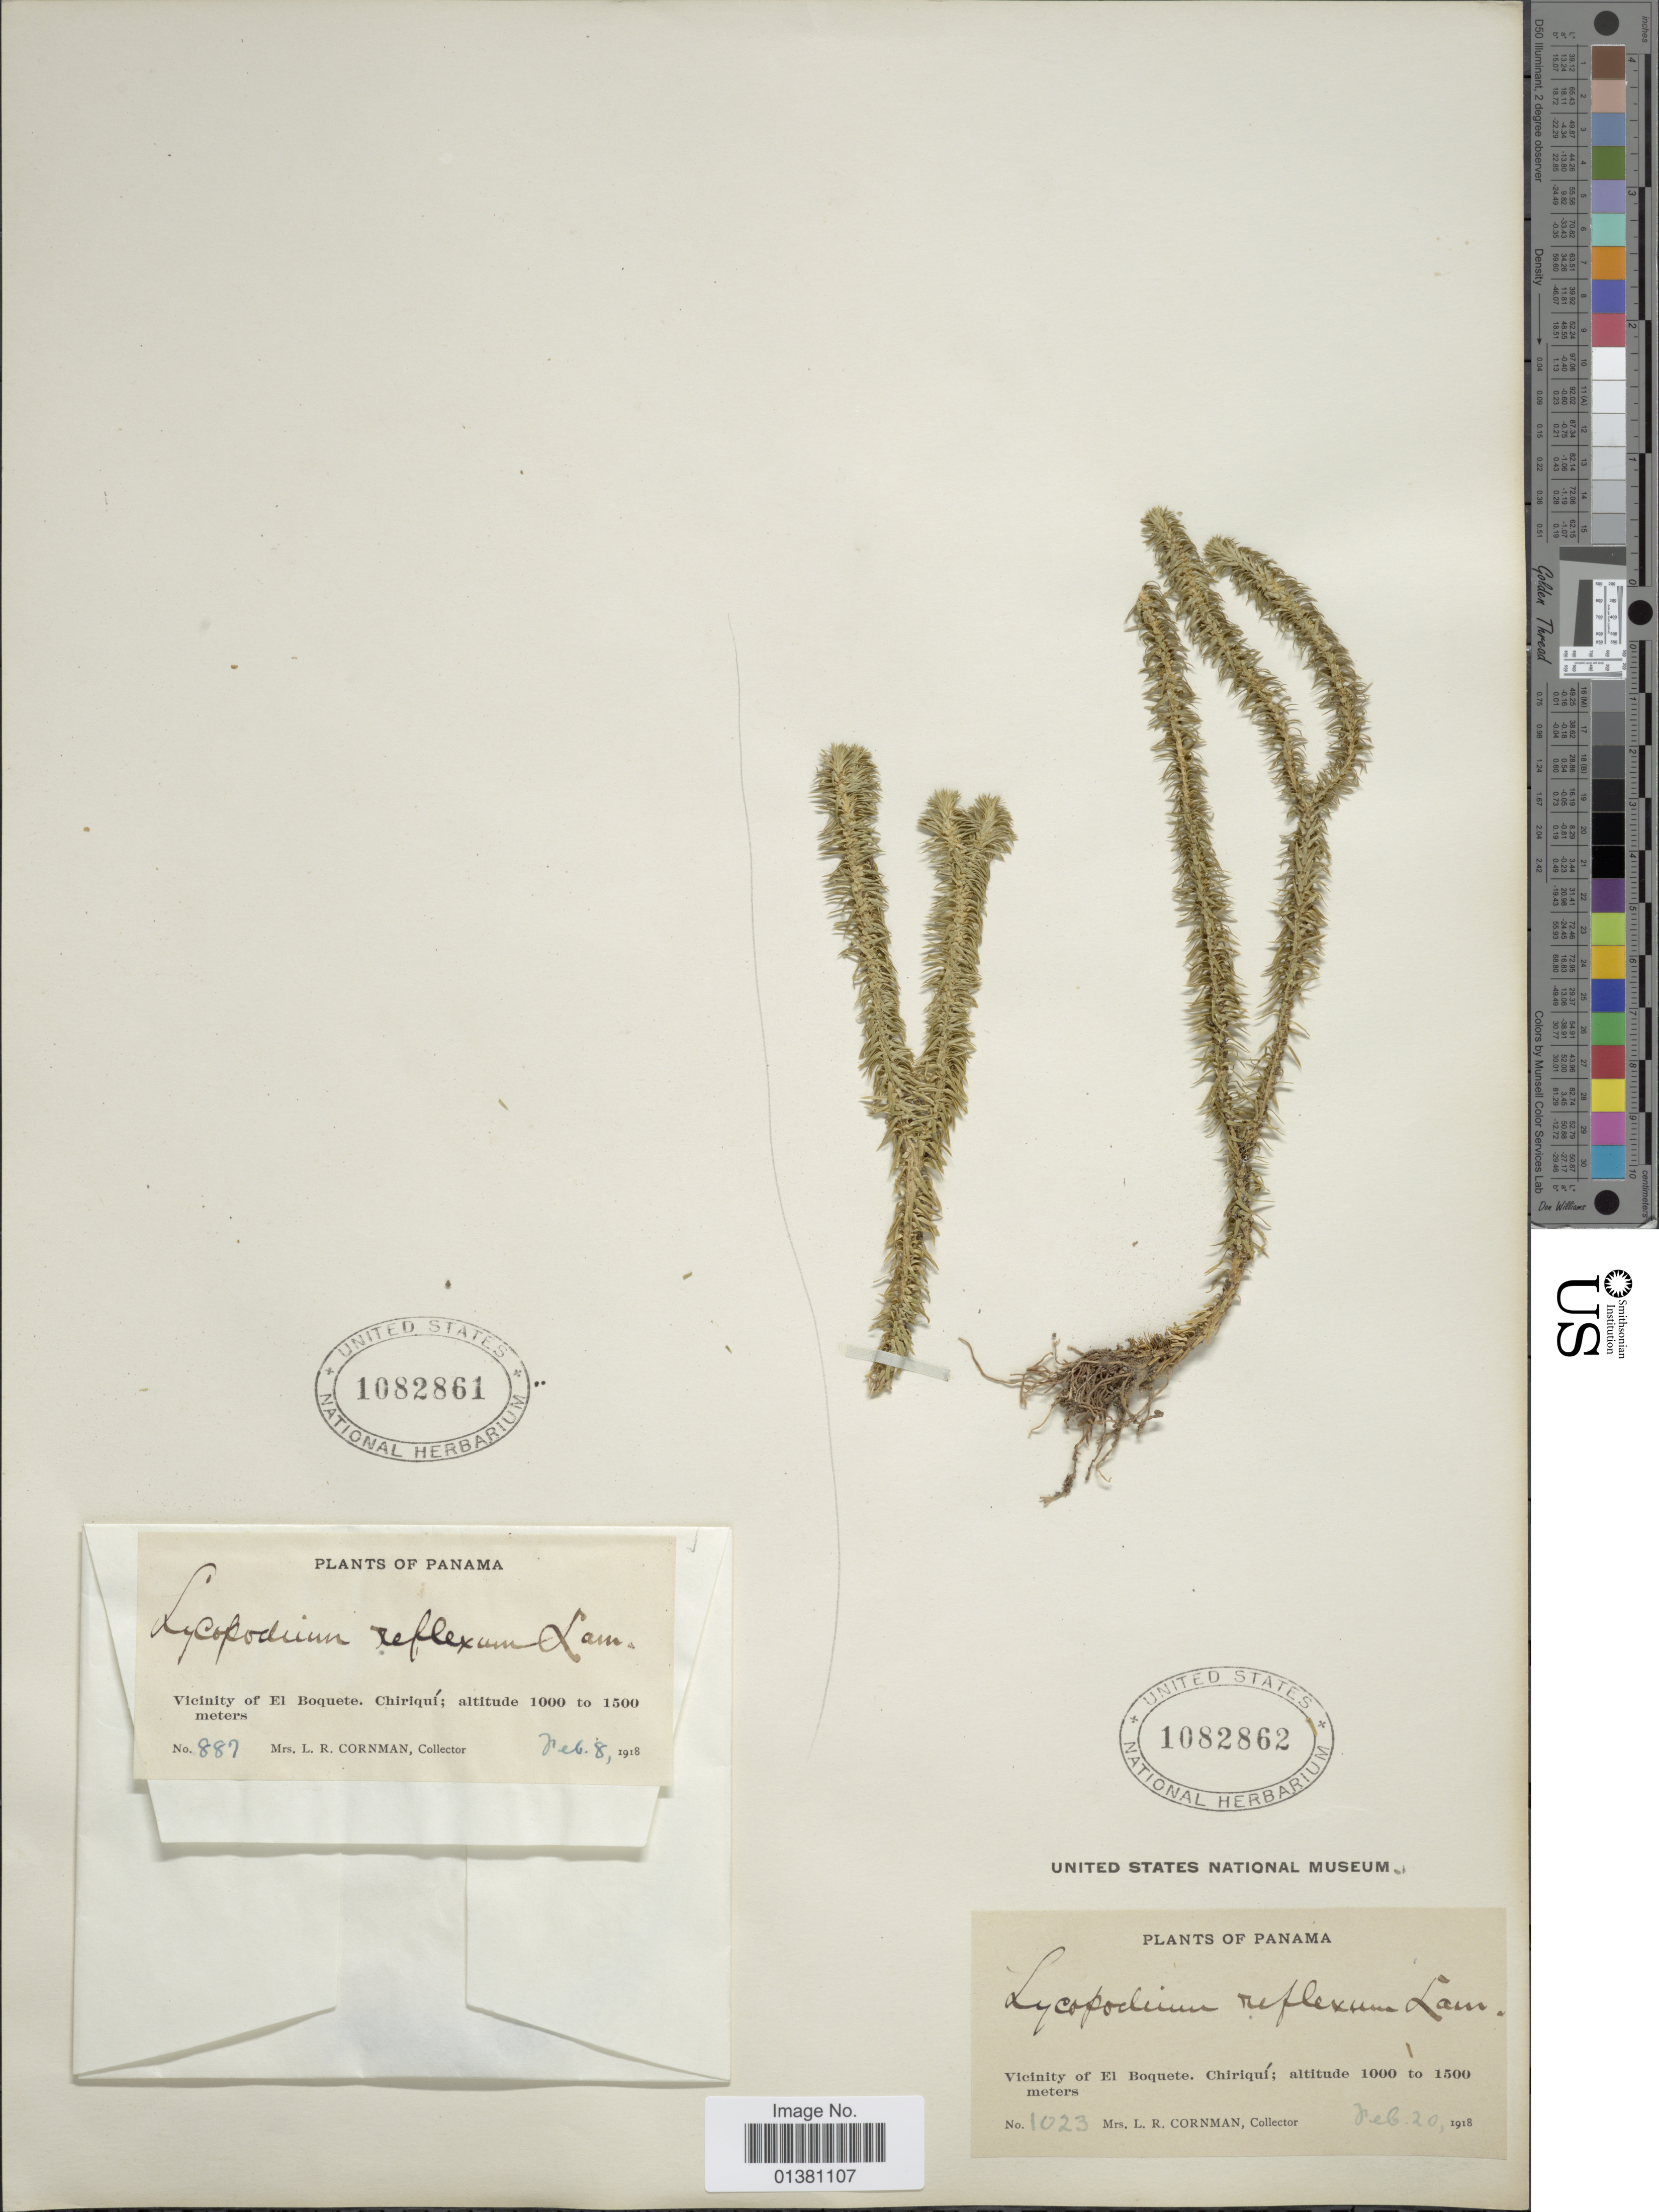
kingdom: Plantae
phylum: Tracheophyta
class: Lycopodiopsida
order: Lycopodiales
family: Lycopodiaceae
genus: Phlegmariurus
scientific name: Phlegmariurus reflexus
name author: (Lam.) B. Øllg.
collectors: L. Cornman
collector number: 1023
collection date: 1918-02-20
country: Panama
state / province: Chiriqui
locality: Vicinity of El Boquete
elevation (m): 1000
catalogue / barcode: US 1082862